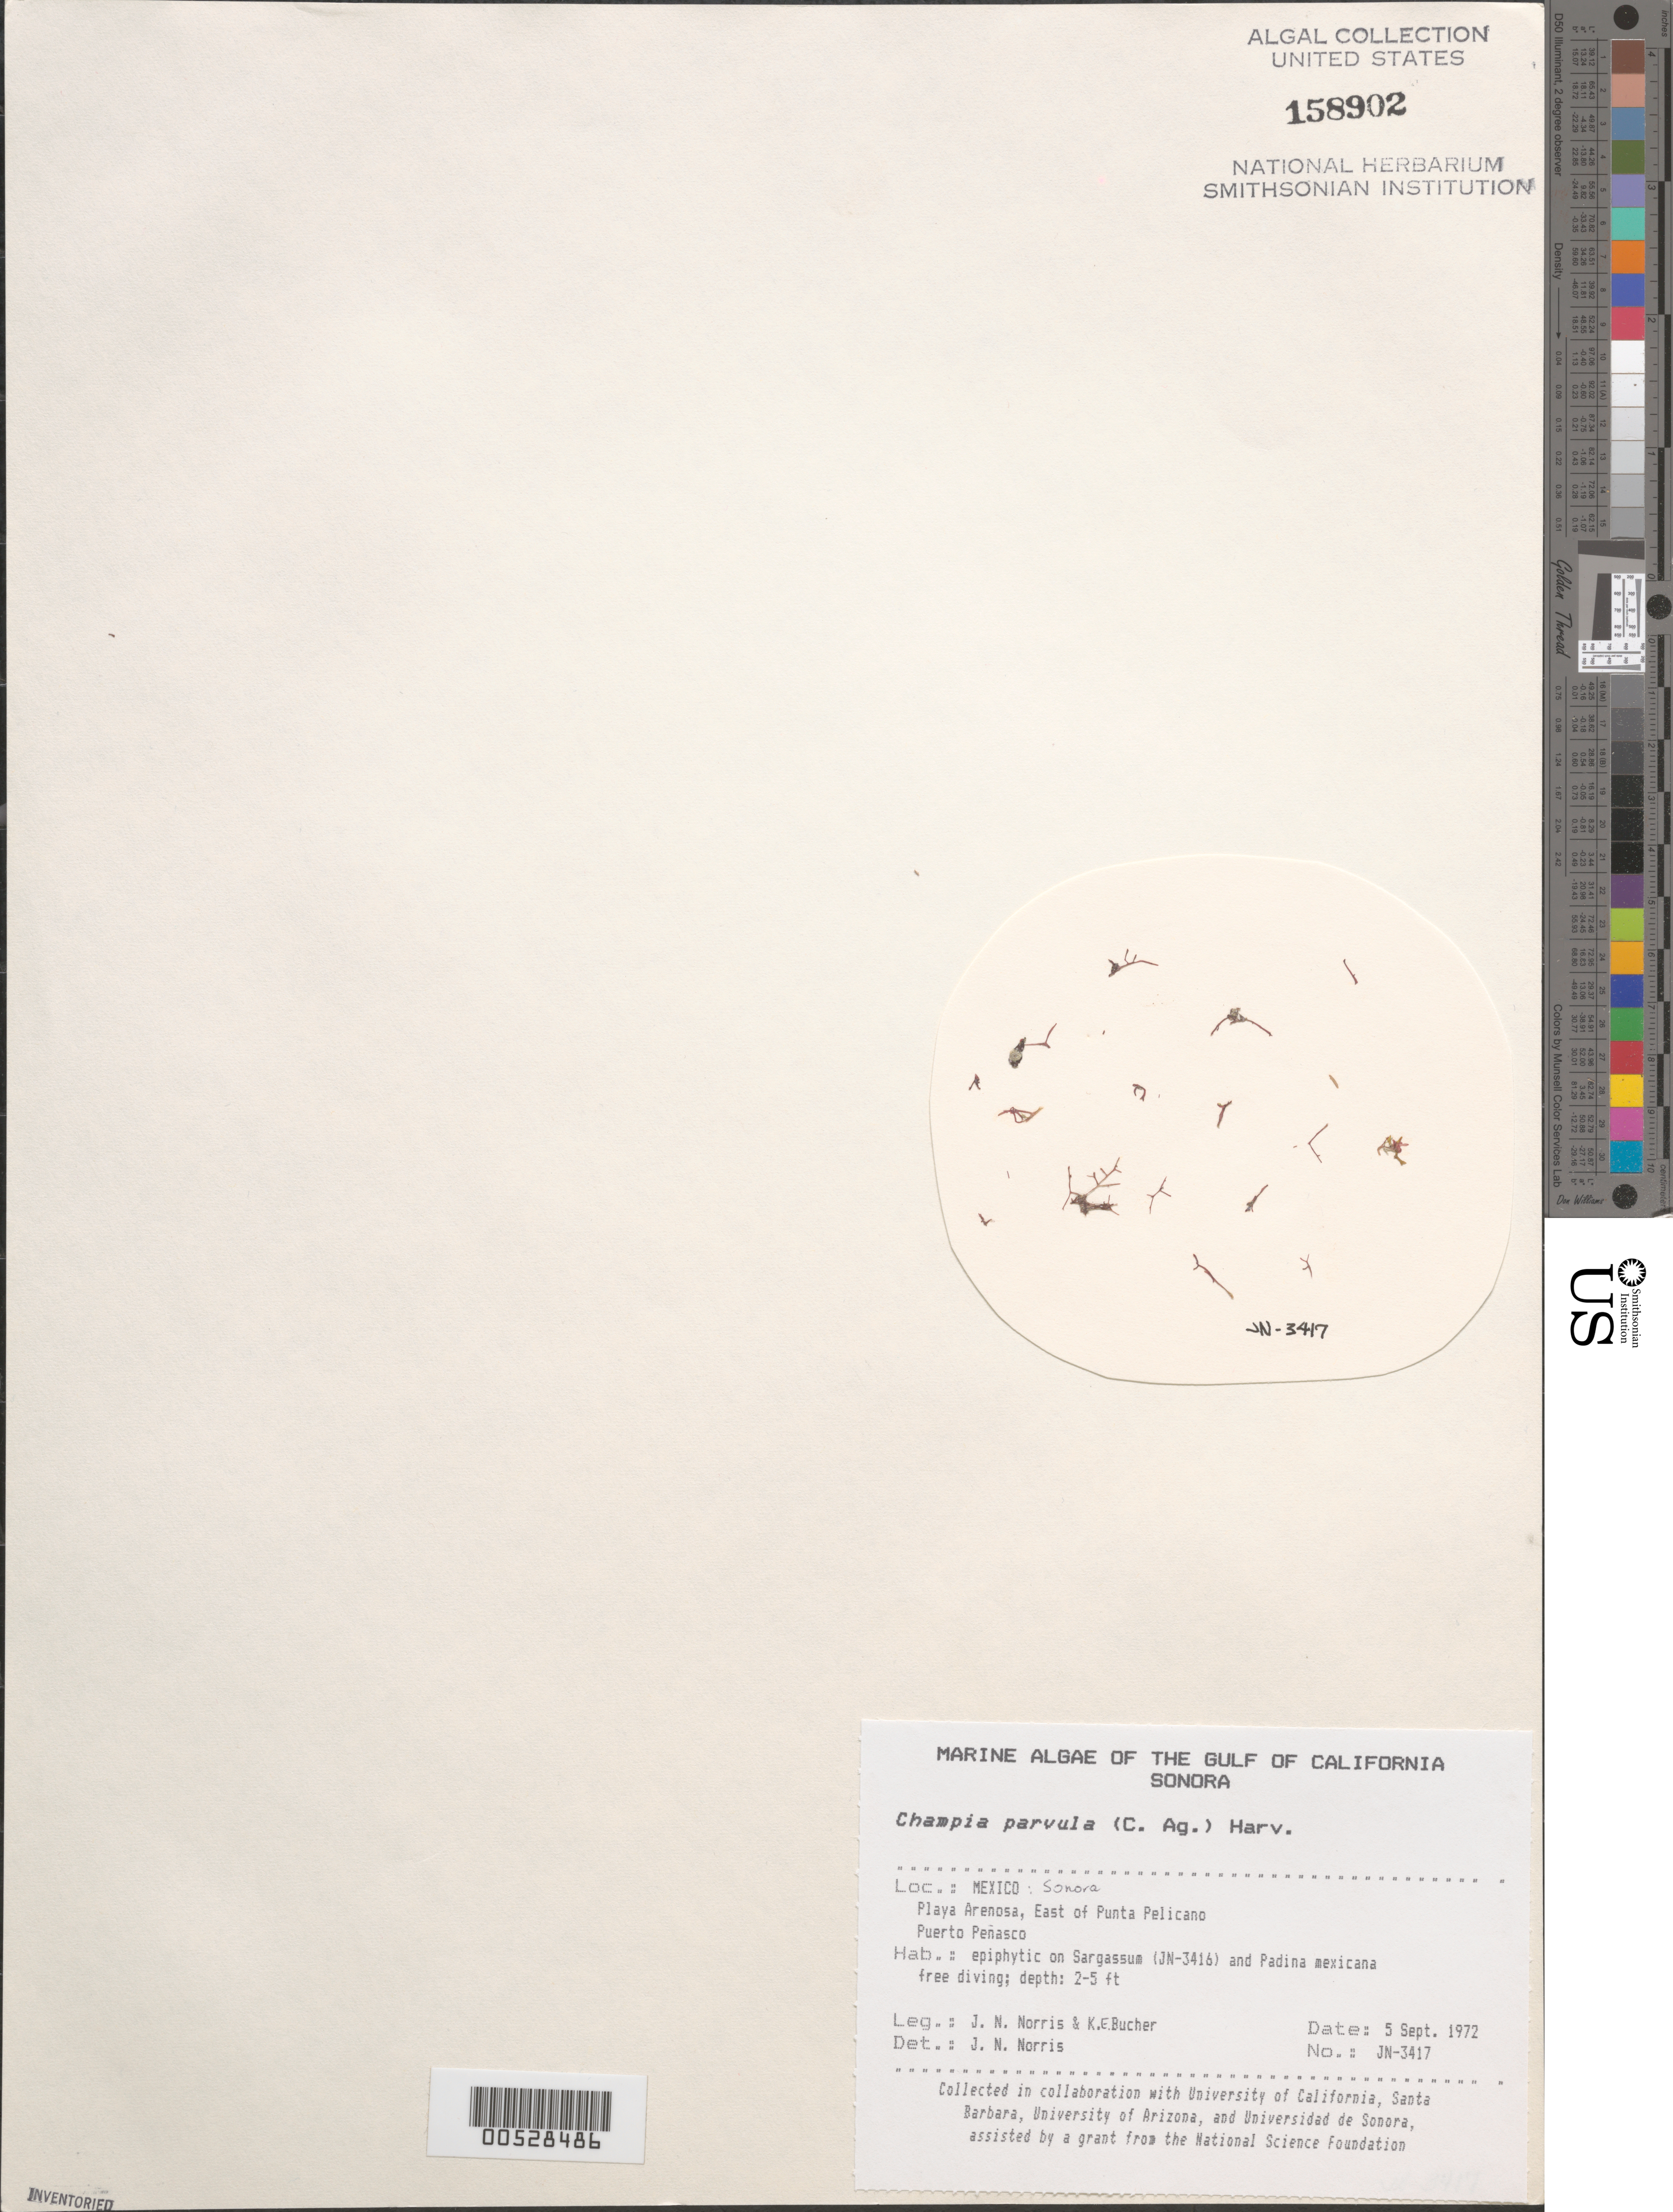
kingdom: Plantae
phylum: Rhodophyta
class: Florideophyceae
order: Rhodymeniales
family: Champiaceae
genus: Champia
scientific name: Champia parvula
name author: (C. Agardh) Harv.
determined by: Norris, James N.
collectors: J. N. Norris & K. E. Bucher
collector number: JN-3417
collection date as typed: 05 Sep 1972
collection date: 1972-09-05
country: Mexico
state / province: Sonora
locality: Playa Arenosa, Puerto Penasco, east of Punta Pelicano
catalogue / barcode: US 158902